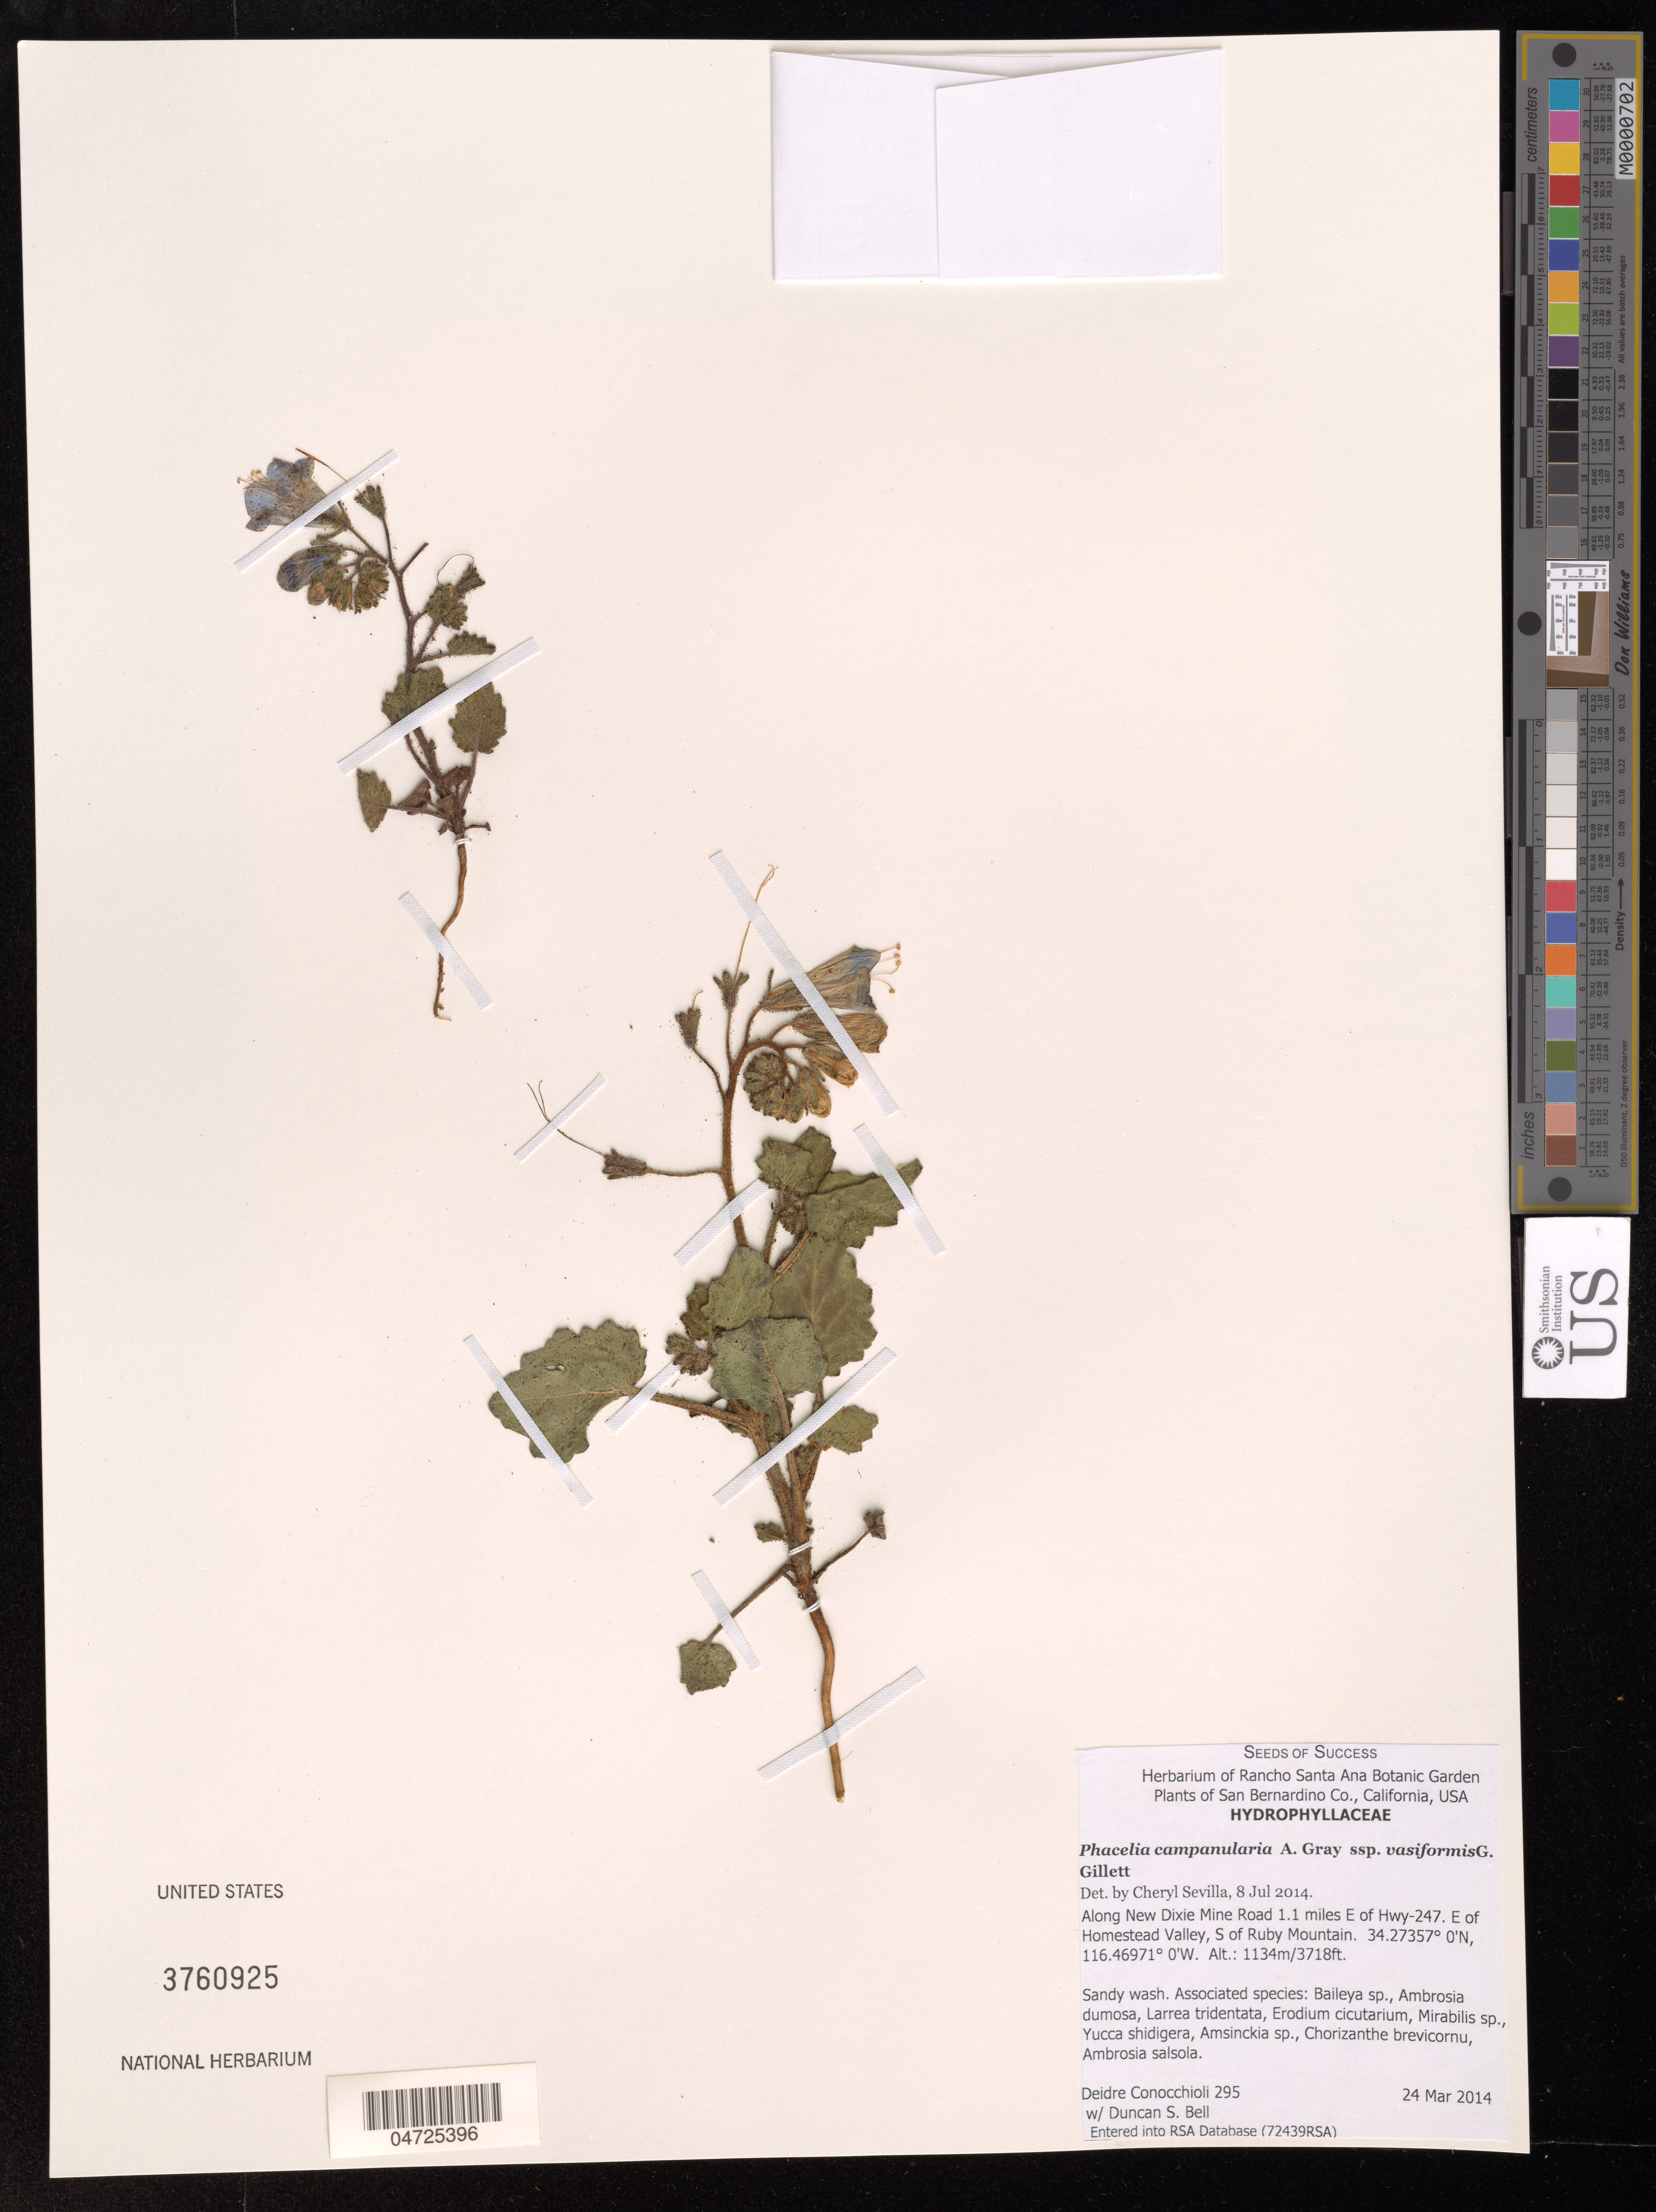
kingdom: Plantae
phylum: Tracheophyta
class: Magnoliopsida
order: Boraginales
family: Hydrophyllaceae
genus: Phacelia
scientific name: Phacelia campanularia subsp. vasiformis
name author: G.W. Gillett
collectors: D. Conocchioli & D. S. Bell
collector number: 295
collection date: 2014-03-24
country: United States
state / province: California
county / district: San Bernardino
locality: San Bernardino Co. Along New Dixie Mine Road 1.1 miles E of Hwy-247. E of Homestead Valley, S of Ruby Mountain.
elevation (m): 1134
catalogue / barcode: US 3760925